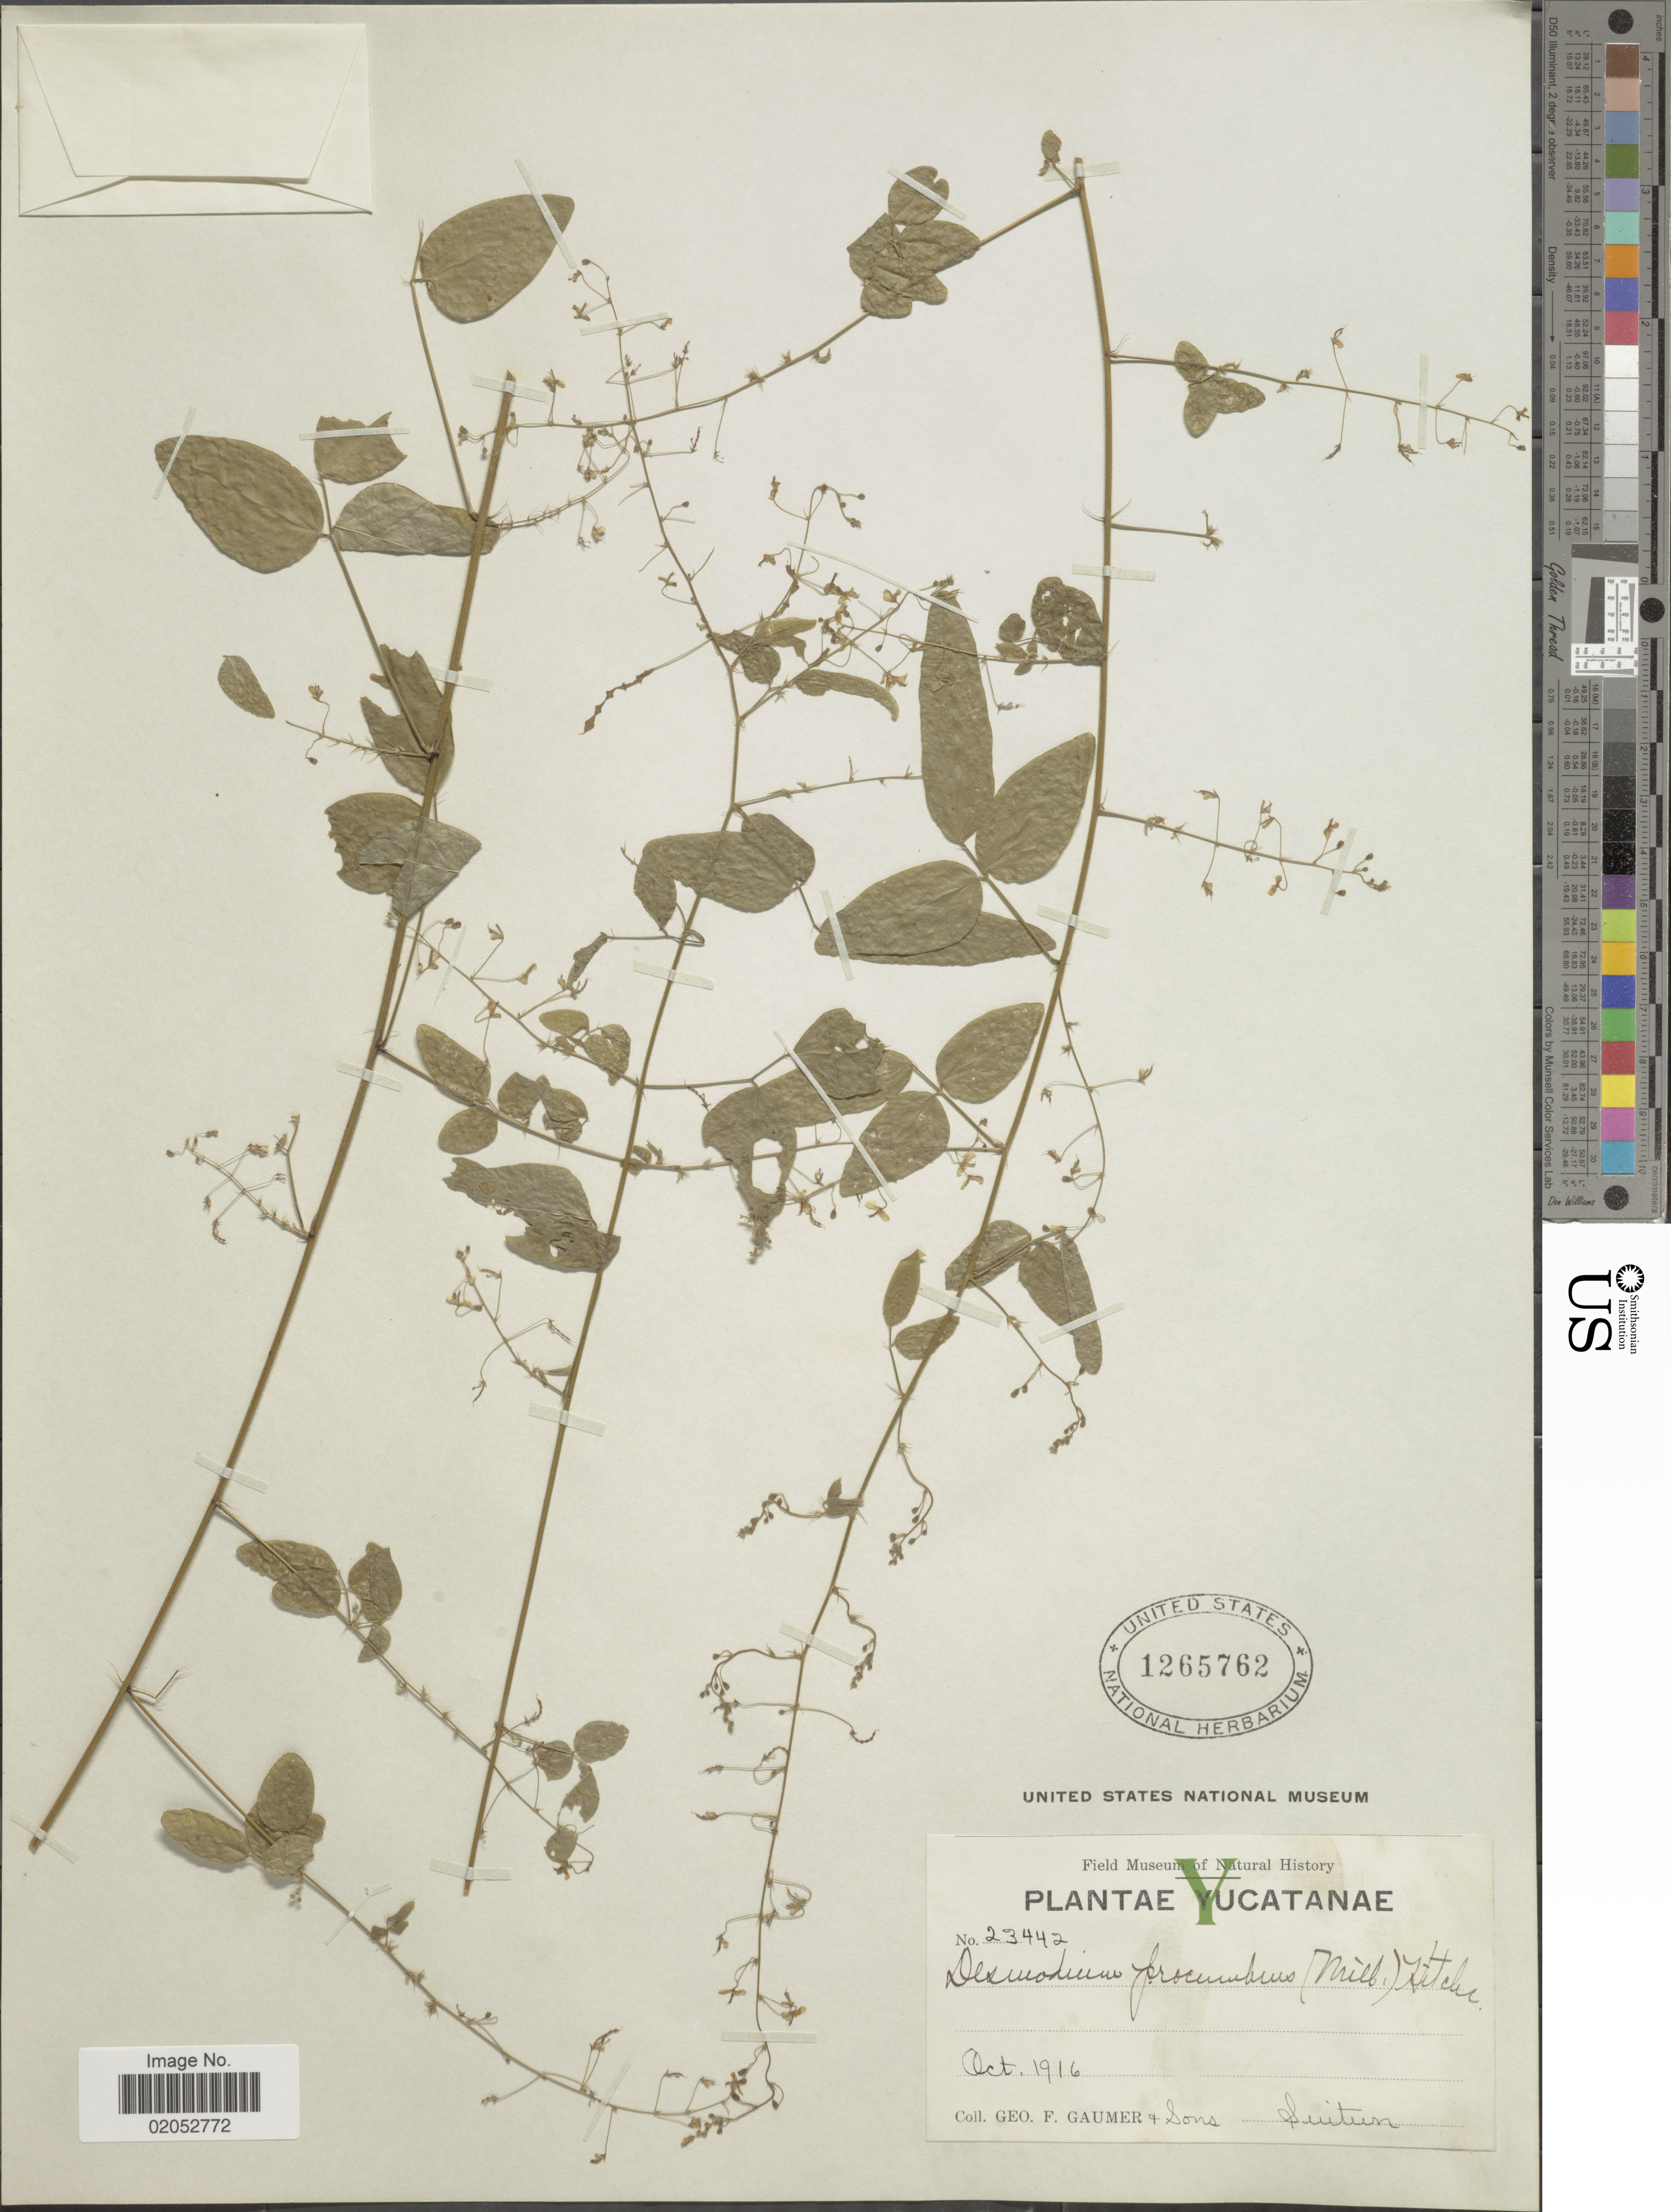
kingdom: Plantae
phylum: Tracheophyta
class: Magnoliopsida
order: Fabales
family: Fabaceae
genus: Desmodium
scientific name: Desmodium procumbens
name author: (Mill.) Hitchc.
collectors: G. F. Gaumer & et al.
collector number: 23442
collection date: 1916-10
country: Mexico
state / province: Yucatán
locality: Suitun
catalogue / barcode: US 1265762